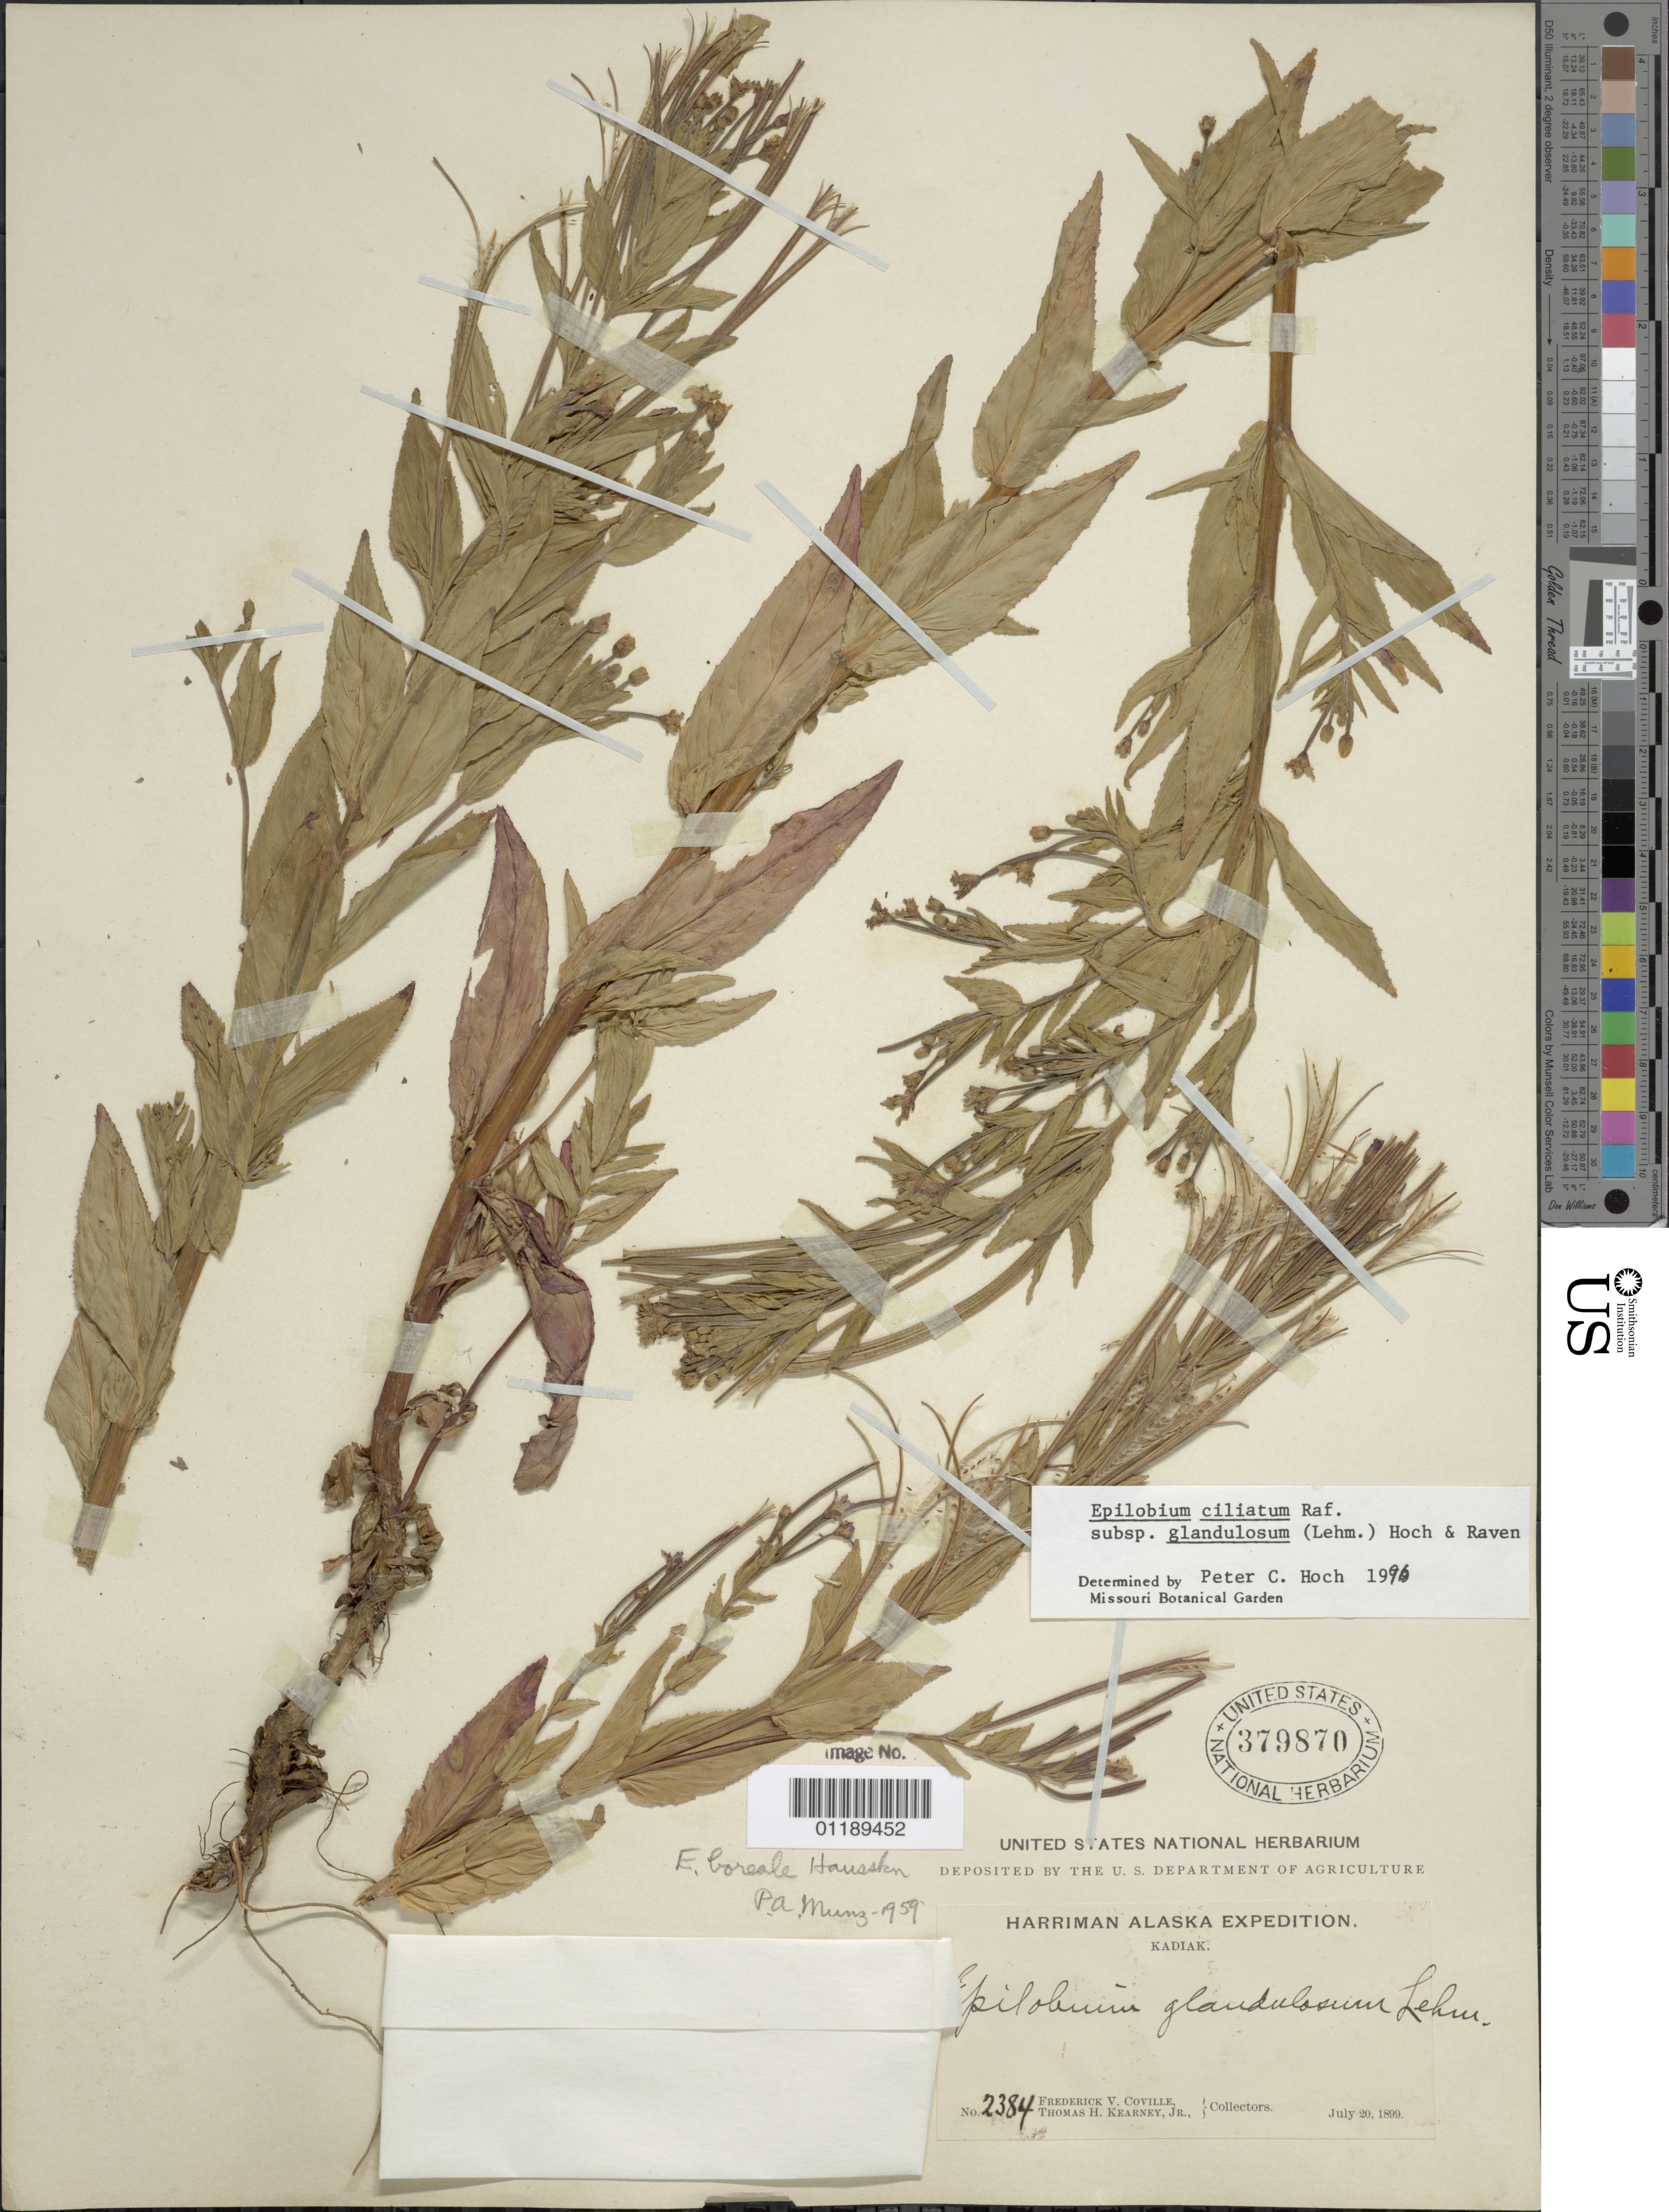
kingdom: Plantae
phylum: Tracheophyta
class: Magnoliopsida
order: Myrtales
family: Onagraceae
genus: Epilobium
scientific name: Epilobium ciliatum subsp. glandulosum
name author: (Lehm.) Hoch & P.H. Raven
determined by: Hoch, P. C.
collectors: F. V. Coville & T. H. Kearney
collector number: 2384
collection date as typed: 20 Jul 1899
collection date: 1899-07-20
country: United States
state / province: Alaska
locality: Kadiak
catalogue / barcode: US 379870